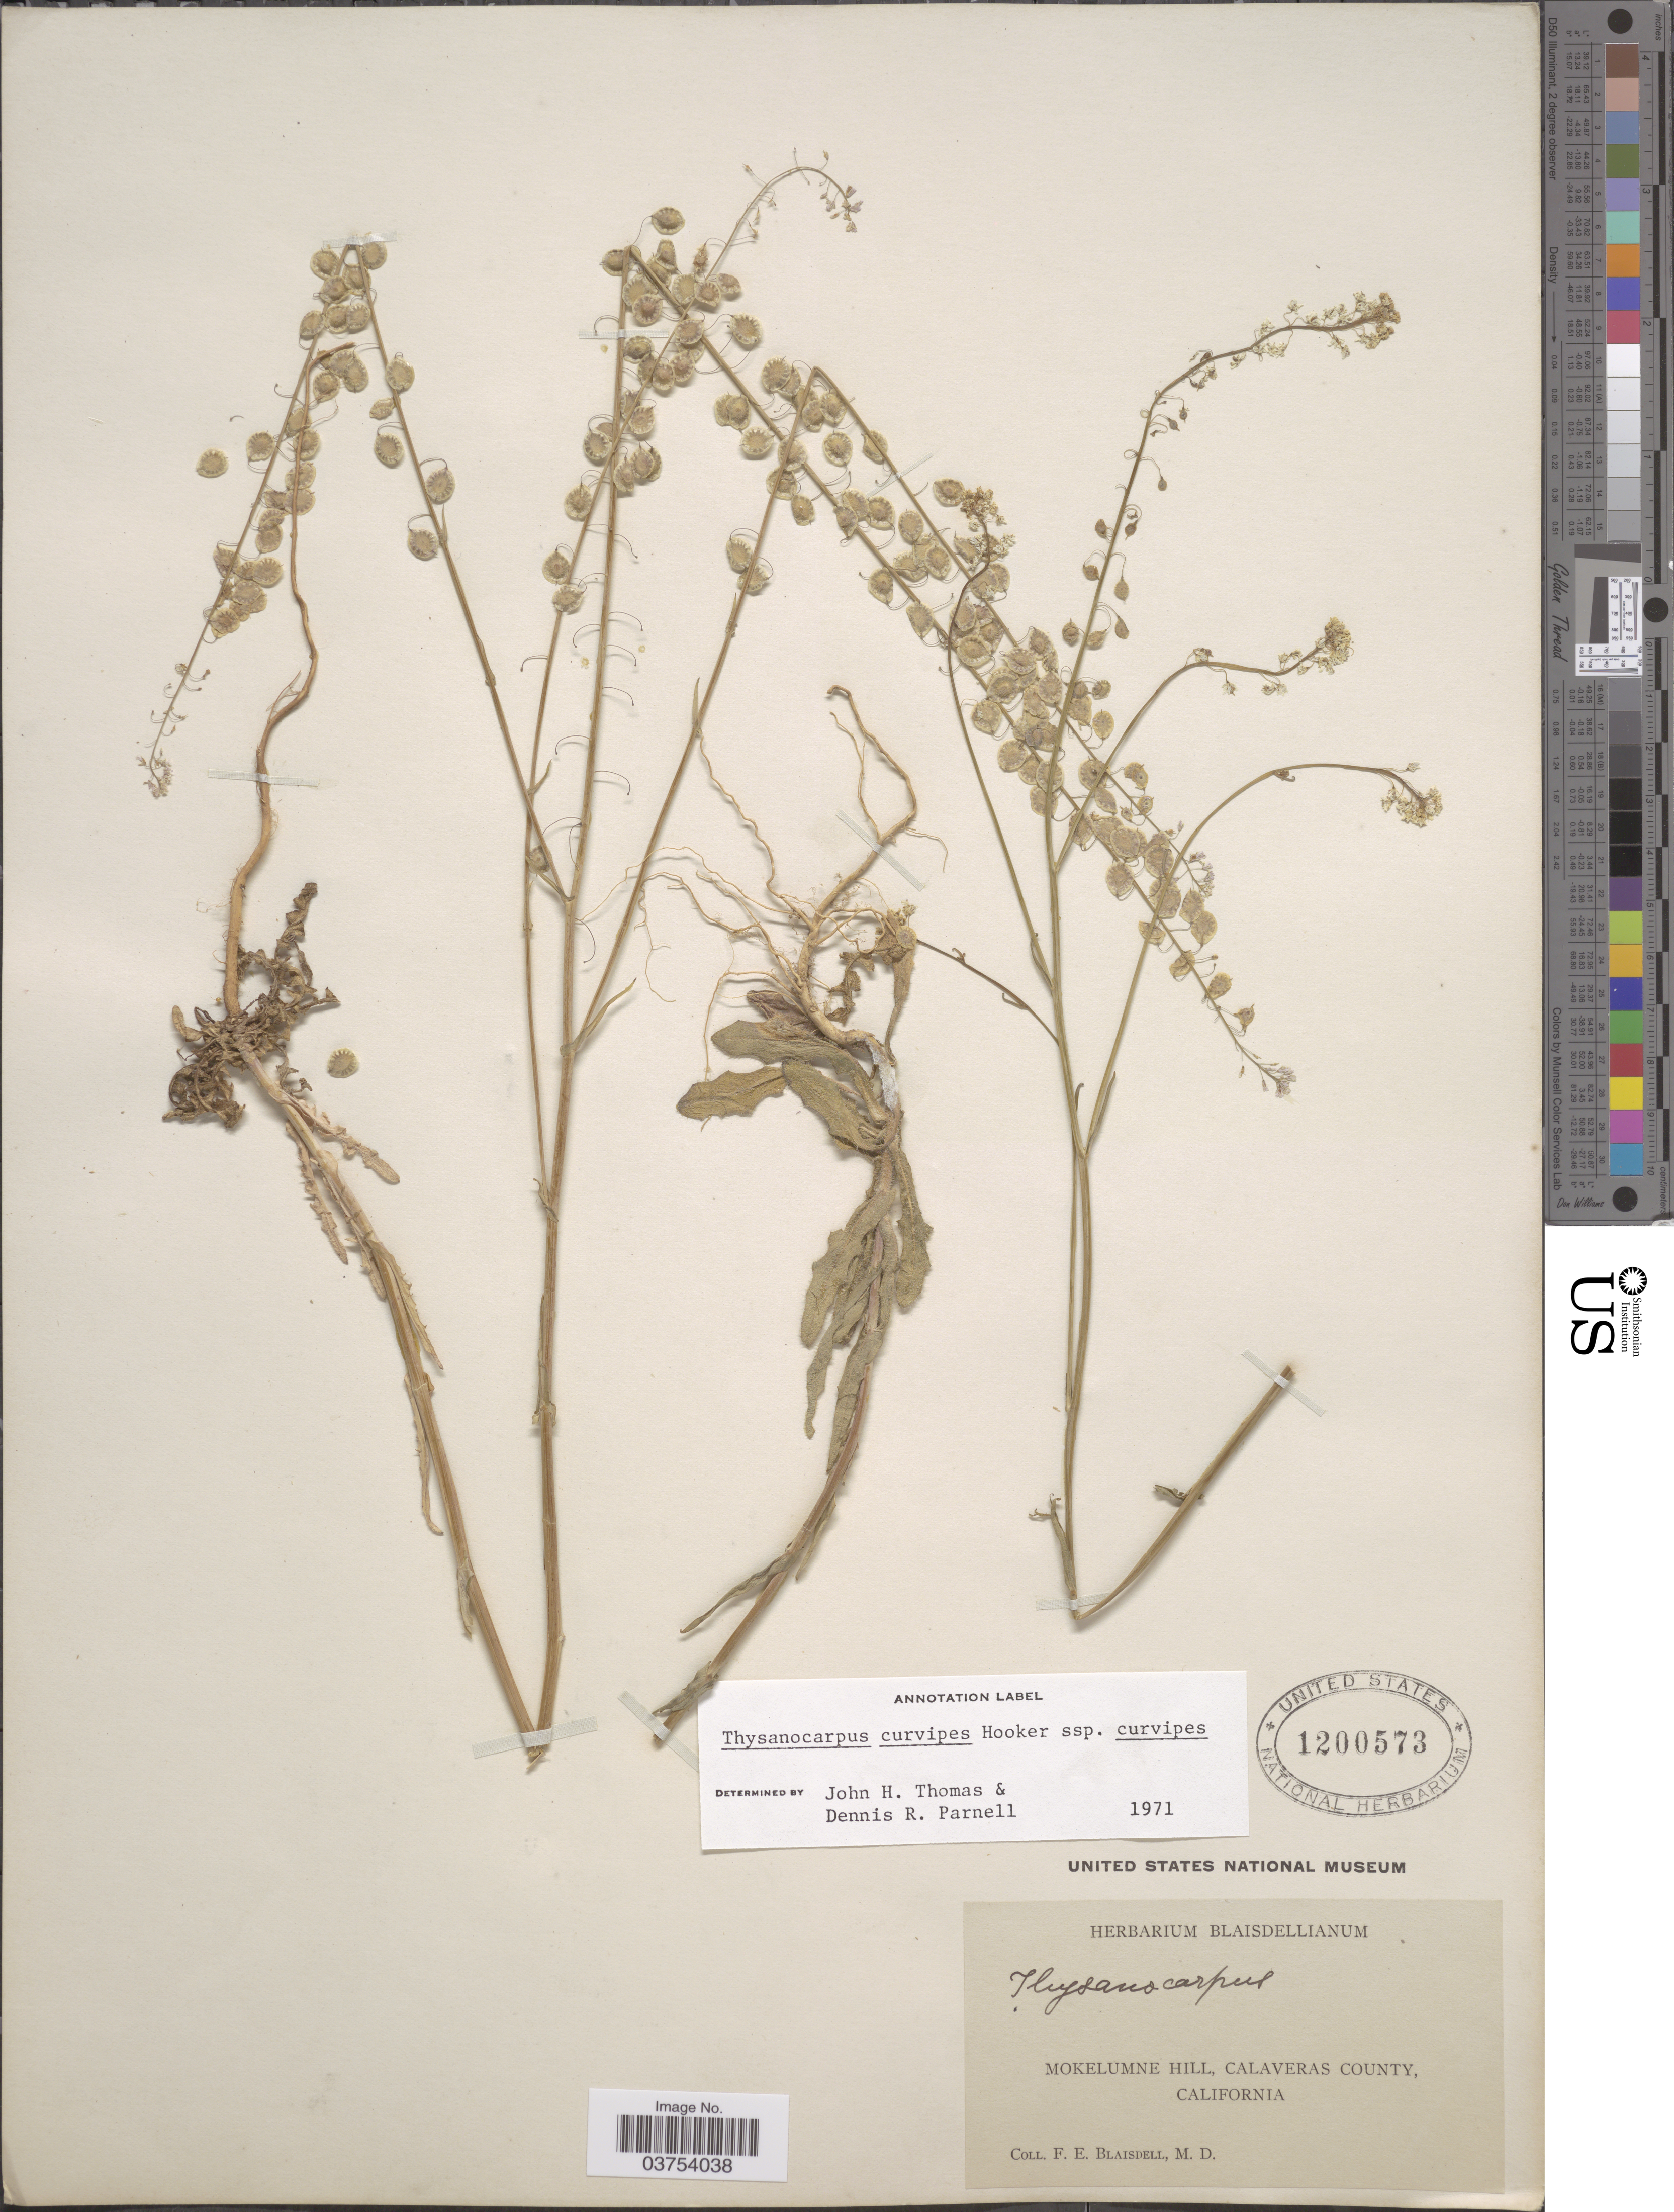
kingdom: Plantae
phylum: Tracheophyta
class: Magnoliopsida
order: Brassicales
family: Brassicaceae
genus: Thysanocarpus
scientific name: Thysanocarpus curvipes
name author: Hook.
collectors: F. Blaisdell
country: United States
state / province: California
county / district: Calaveras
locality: Mokelumne Hill, Calaveras County.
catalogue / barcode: US 1200573